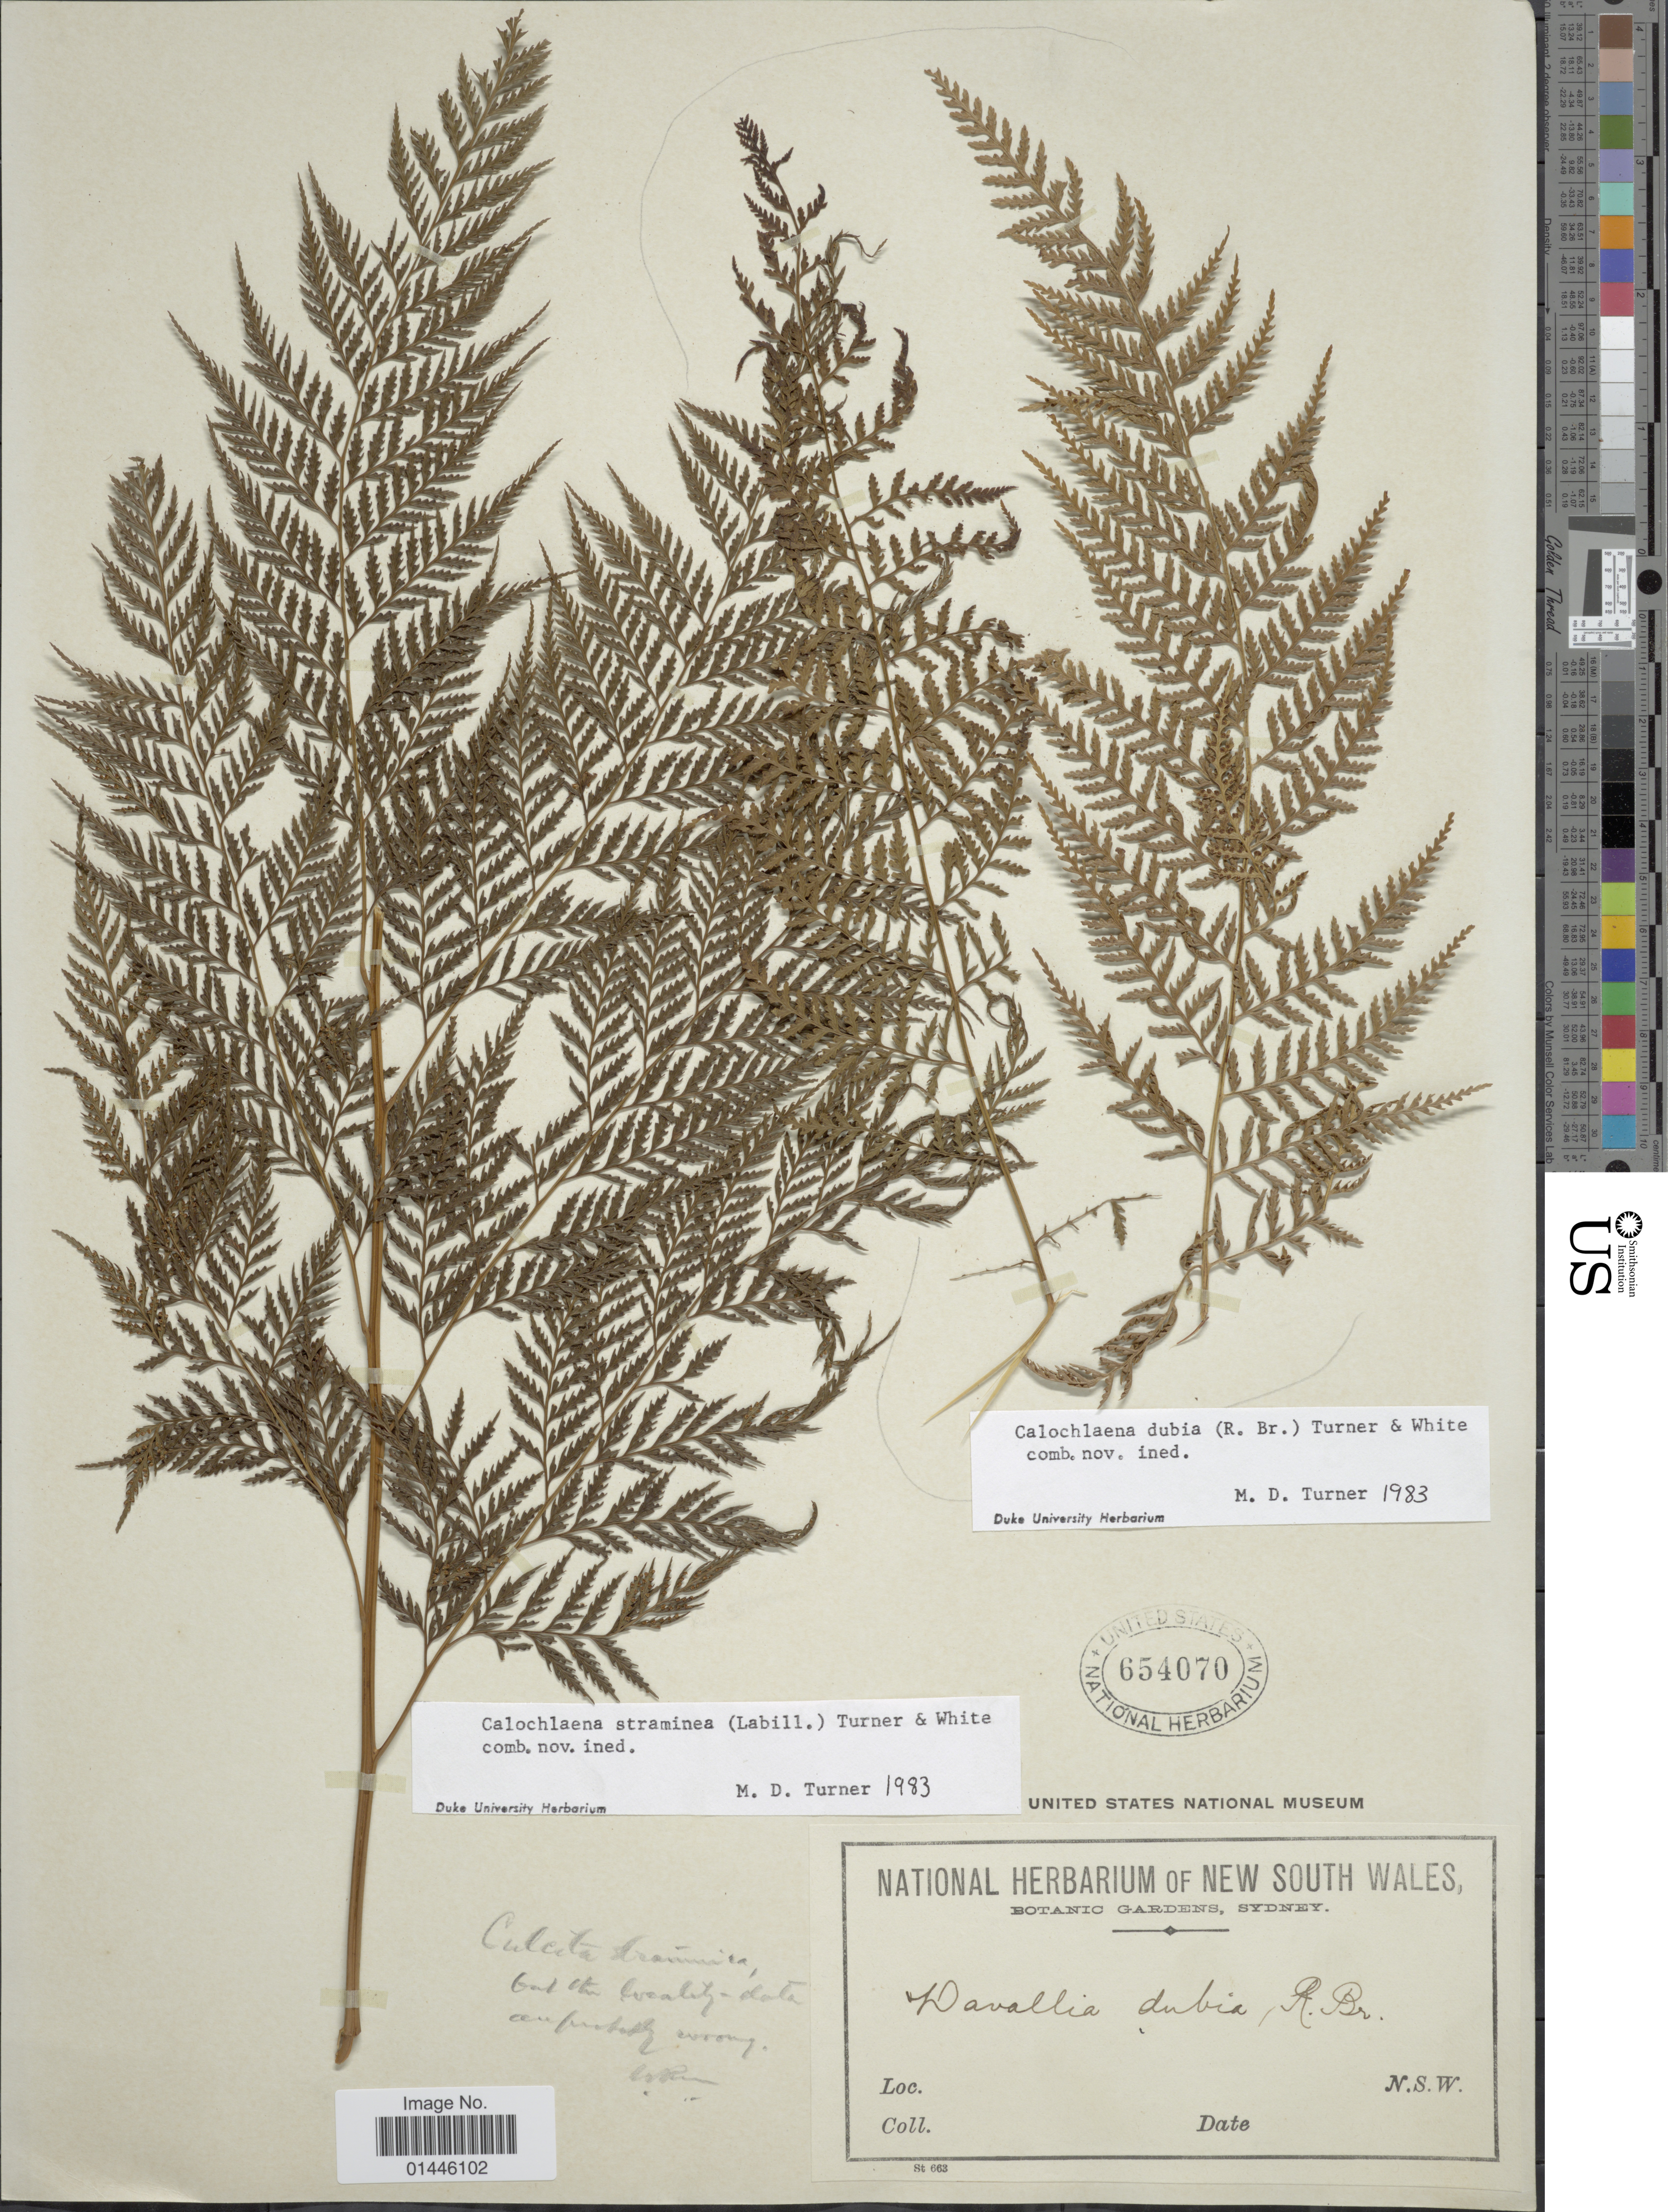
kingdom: Plantae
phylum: Tracheophyta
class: Polypodiopsida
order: Cyatheales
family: Dicksoniaceae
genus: Calochlaena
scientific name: Calochlaena dubia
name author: (R. Br.) M.D. Turner & R.A. White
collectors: National Herbarium of New South Wales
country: Australia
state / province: New South Wales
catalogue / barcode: US 654070